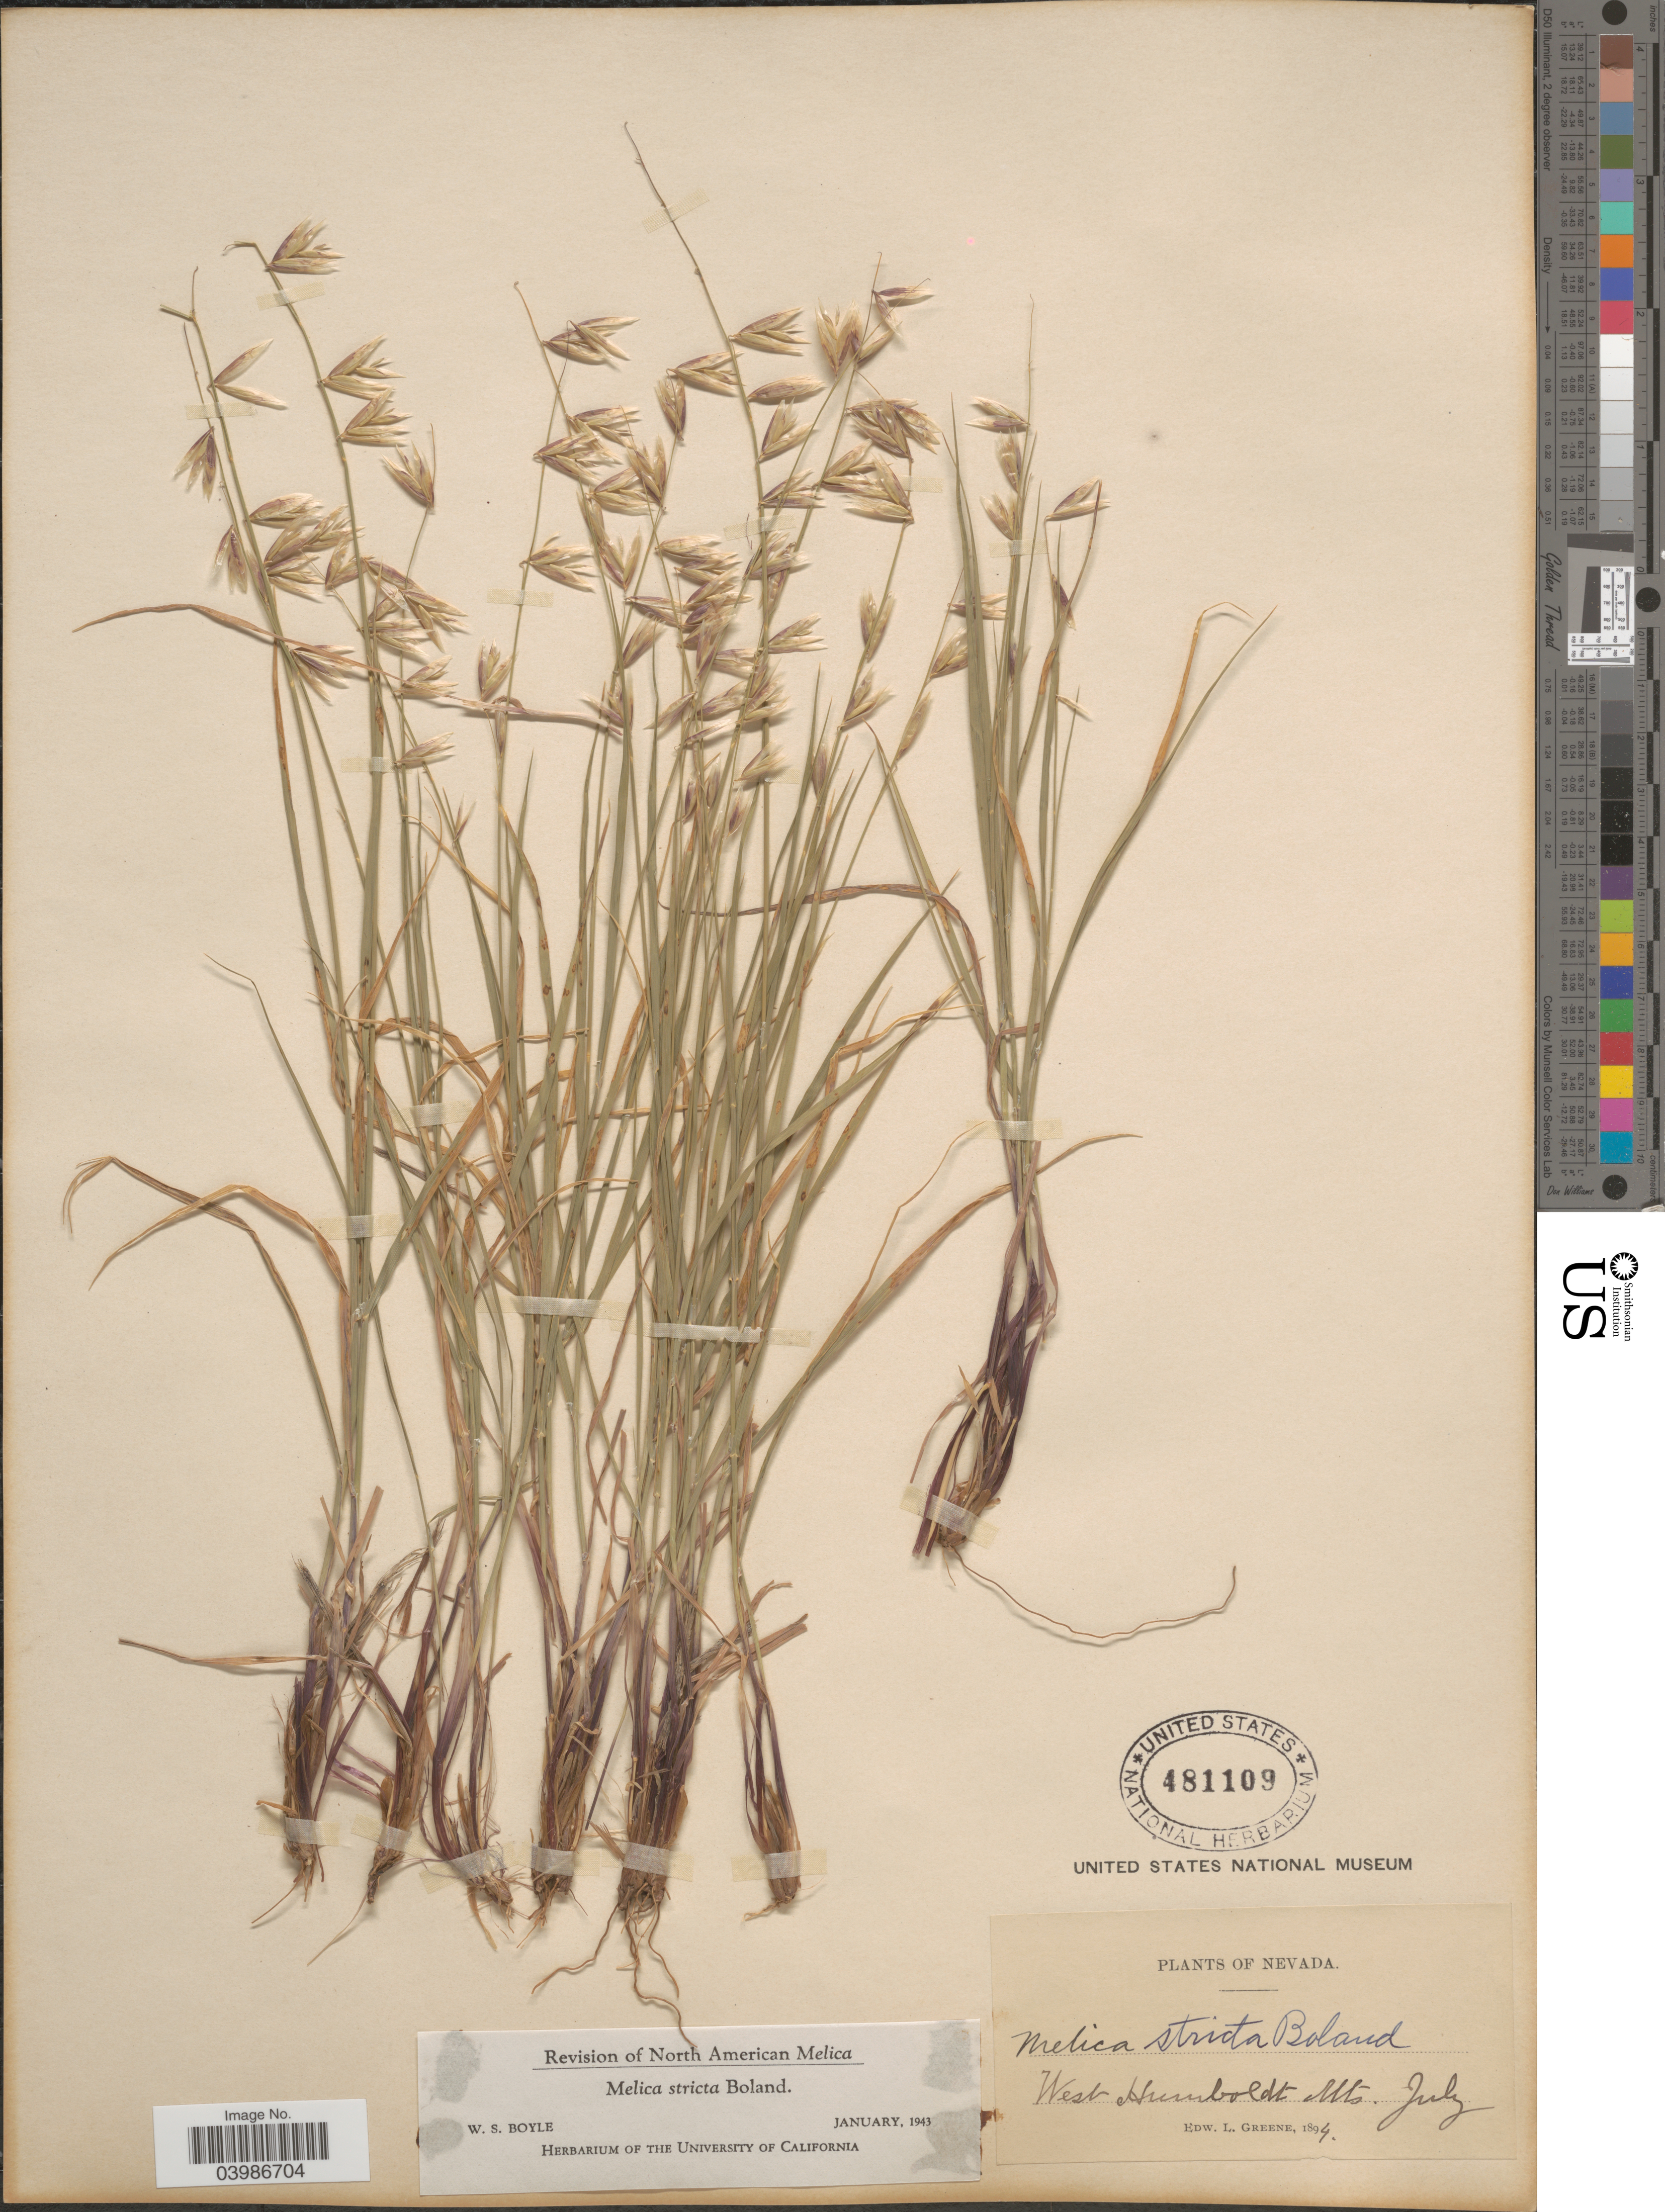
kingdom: Plantae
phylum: Tracheophyta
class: Liliopsida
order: Poales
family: Poaceae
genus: Melica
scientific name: Melica stricta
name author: Bol.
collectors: E. L. Greene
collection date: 1894-07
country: United States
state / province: Nevada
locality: West Humboldt Mts.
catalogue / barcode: US 481109